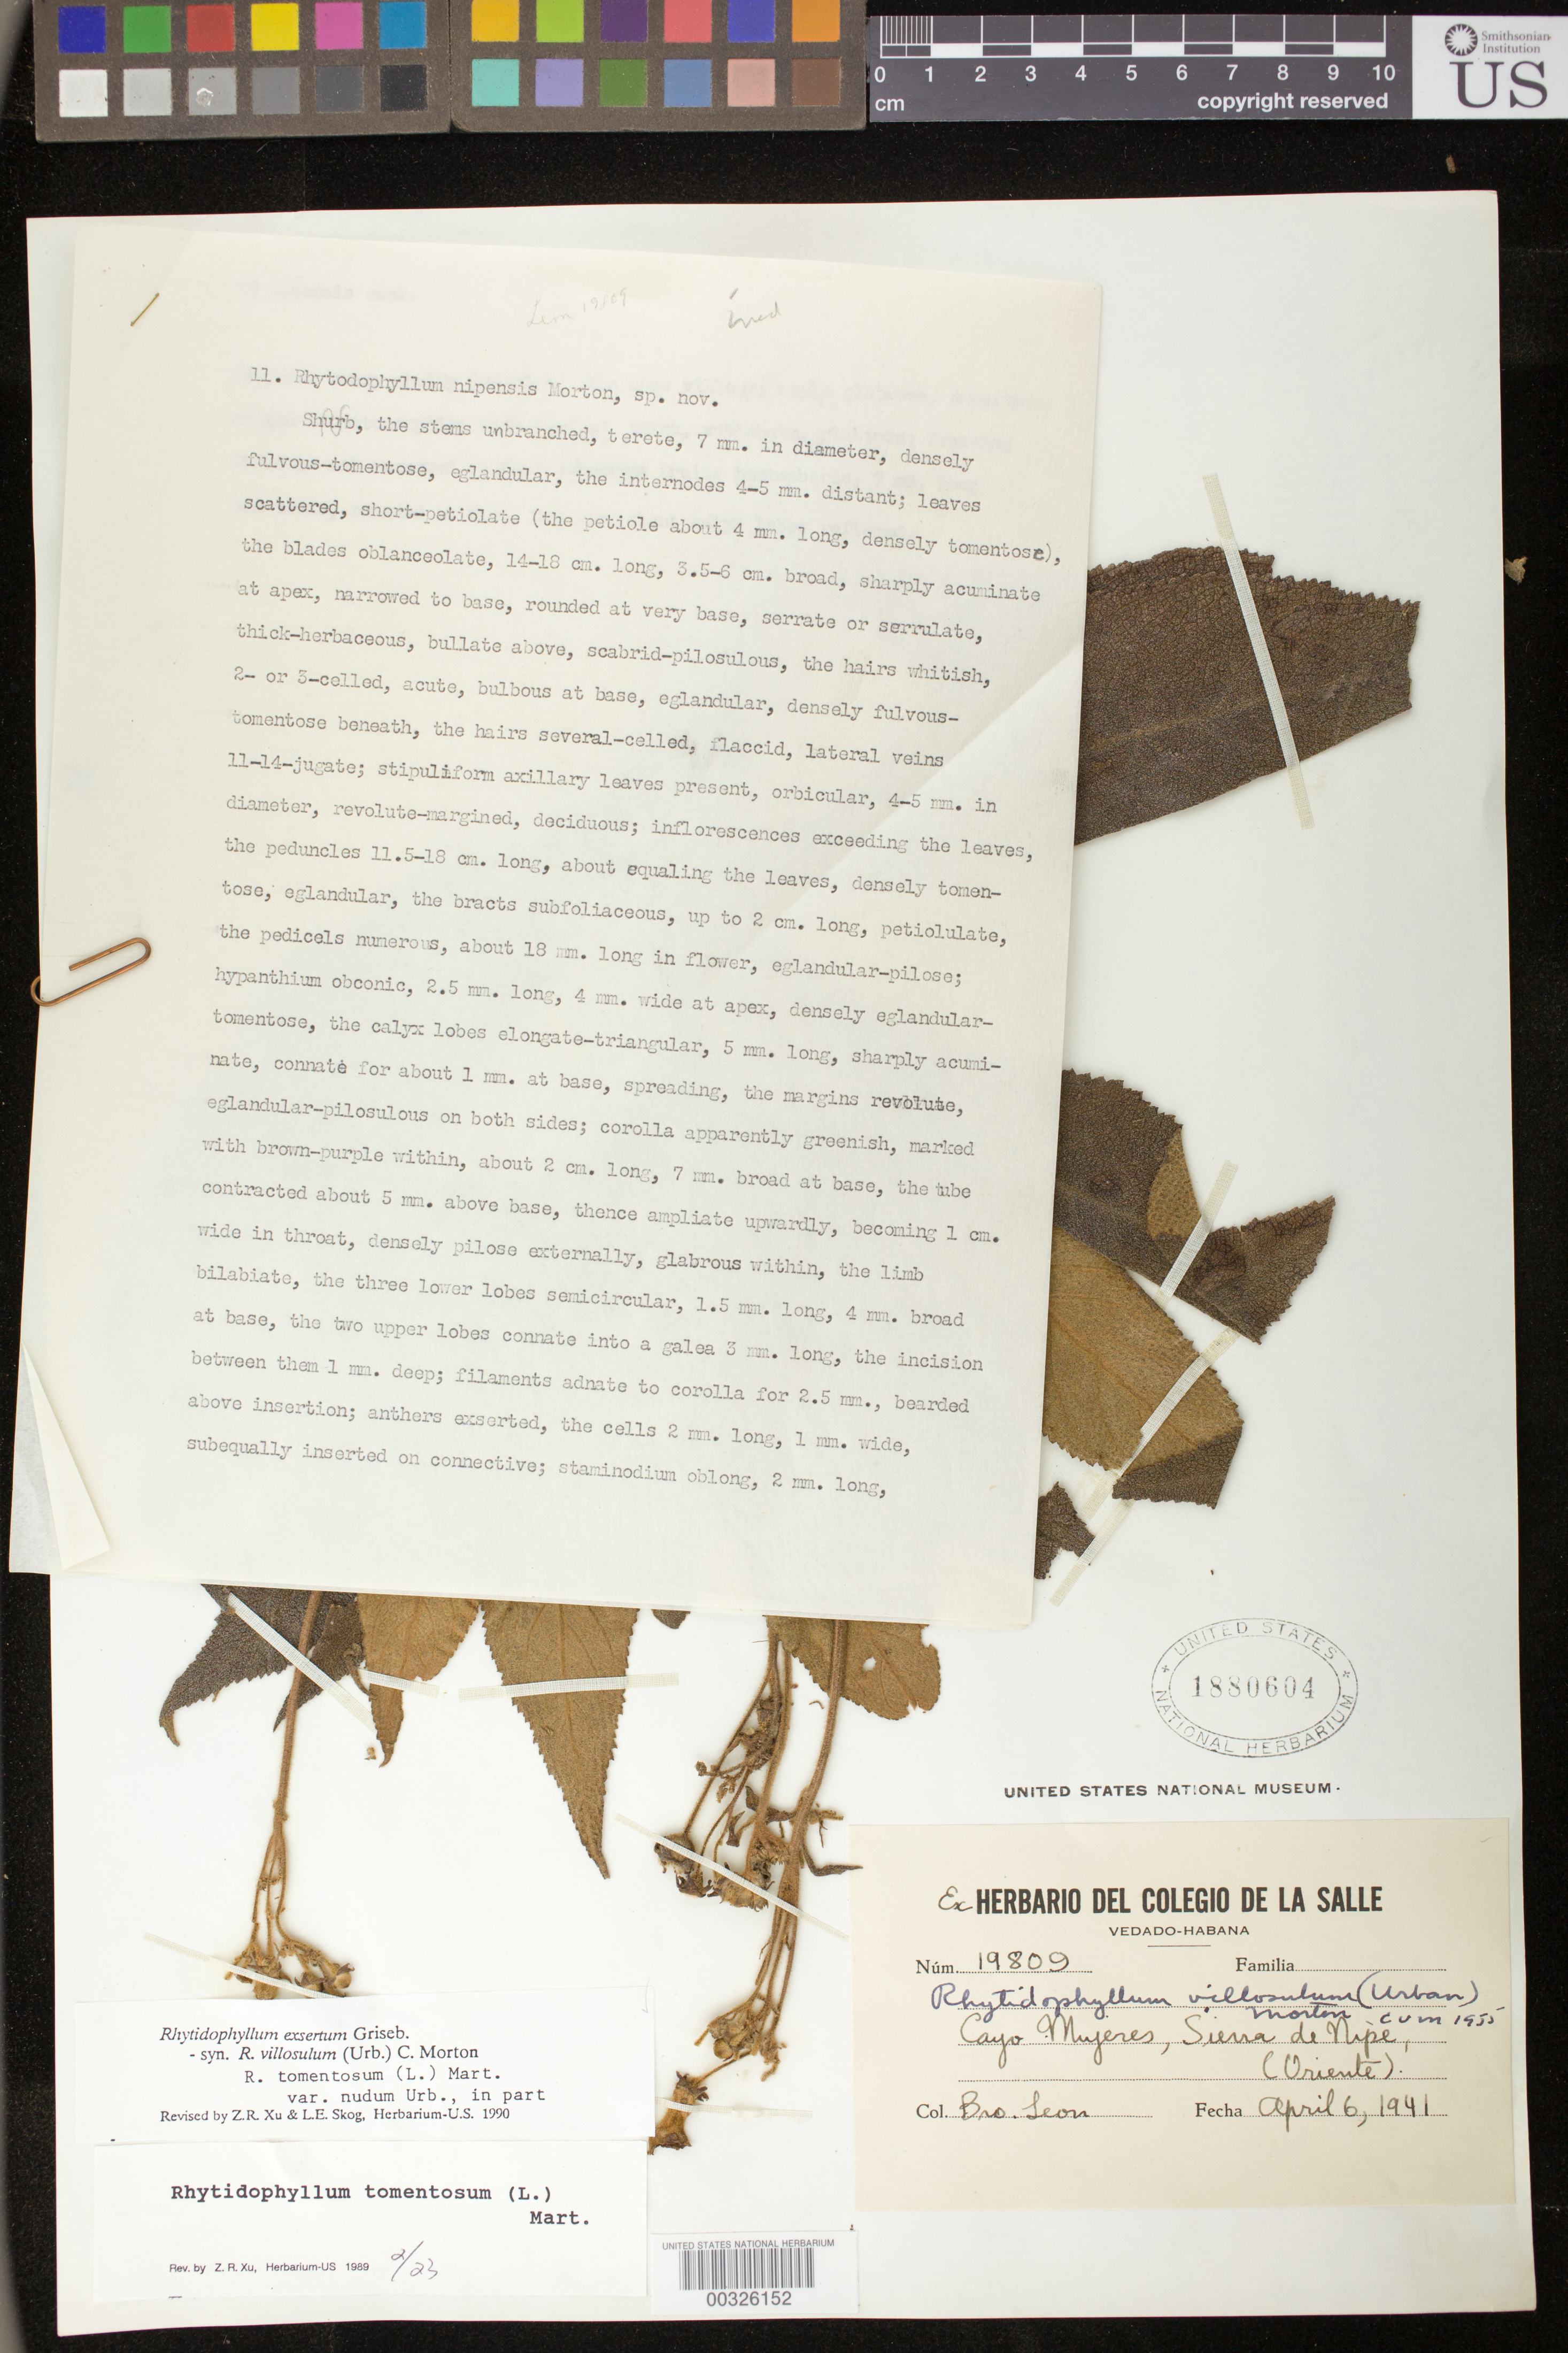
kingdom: Plantae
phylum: Tracheophyta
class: Magnoliopsida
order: Lamiales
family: Gesneriaceae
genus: Rhytidophyllum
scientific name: Rhytidophyllum exsertum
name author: Griseb.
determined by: Skog, Laurence E.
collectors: F. Leon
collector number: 19809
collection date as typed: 06 Apr 1941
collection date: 1941-04-06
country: Cuba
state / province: Oriente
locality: Cayo Mujeres, Sierra de Nipe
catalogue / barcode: US 1880604